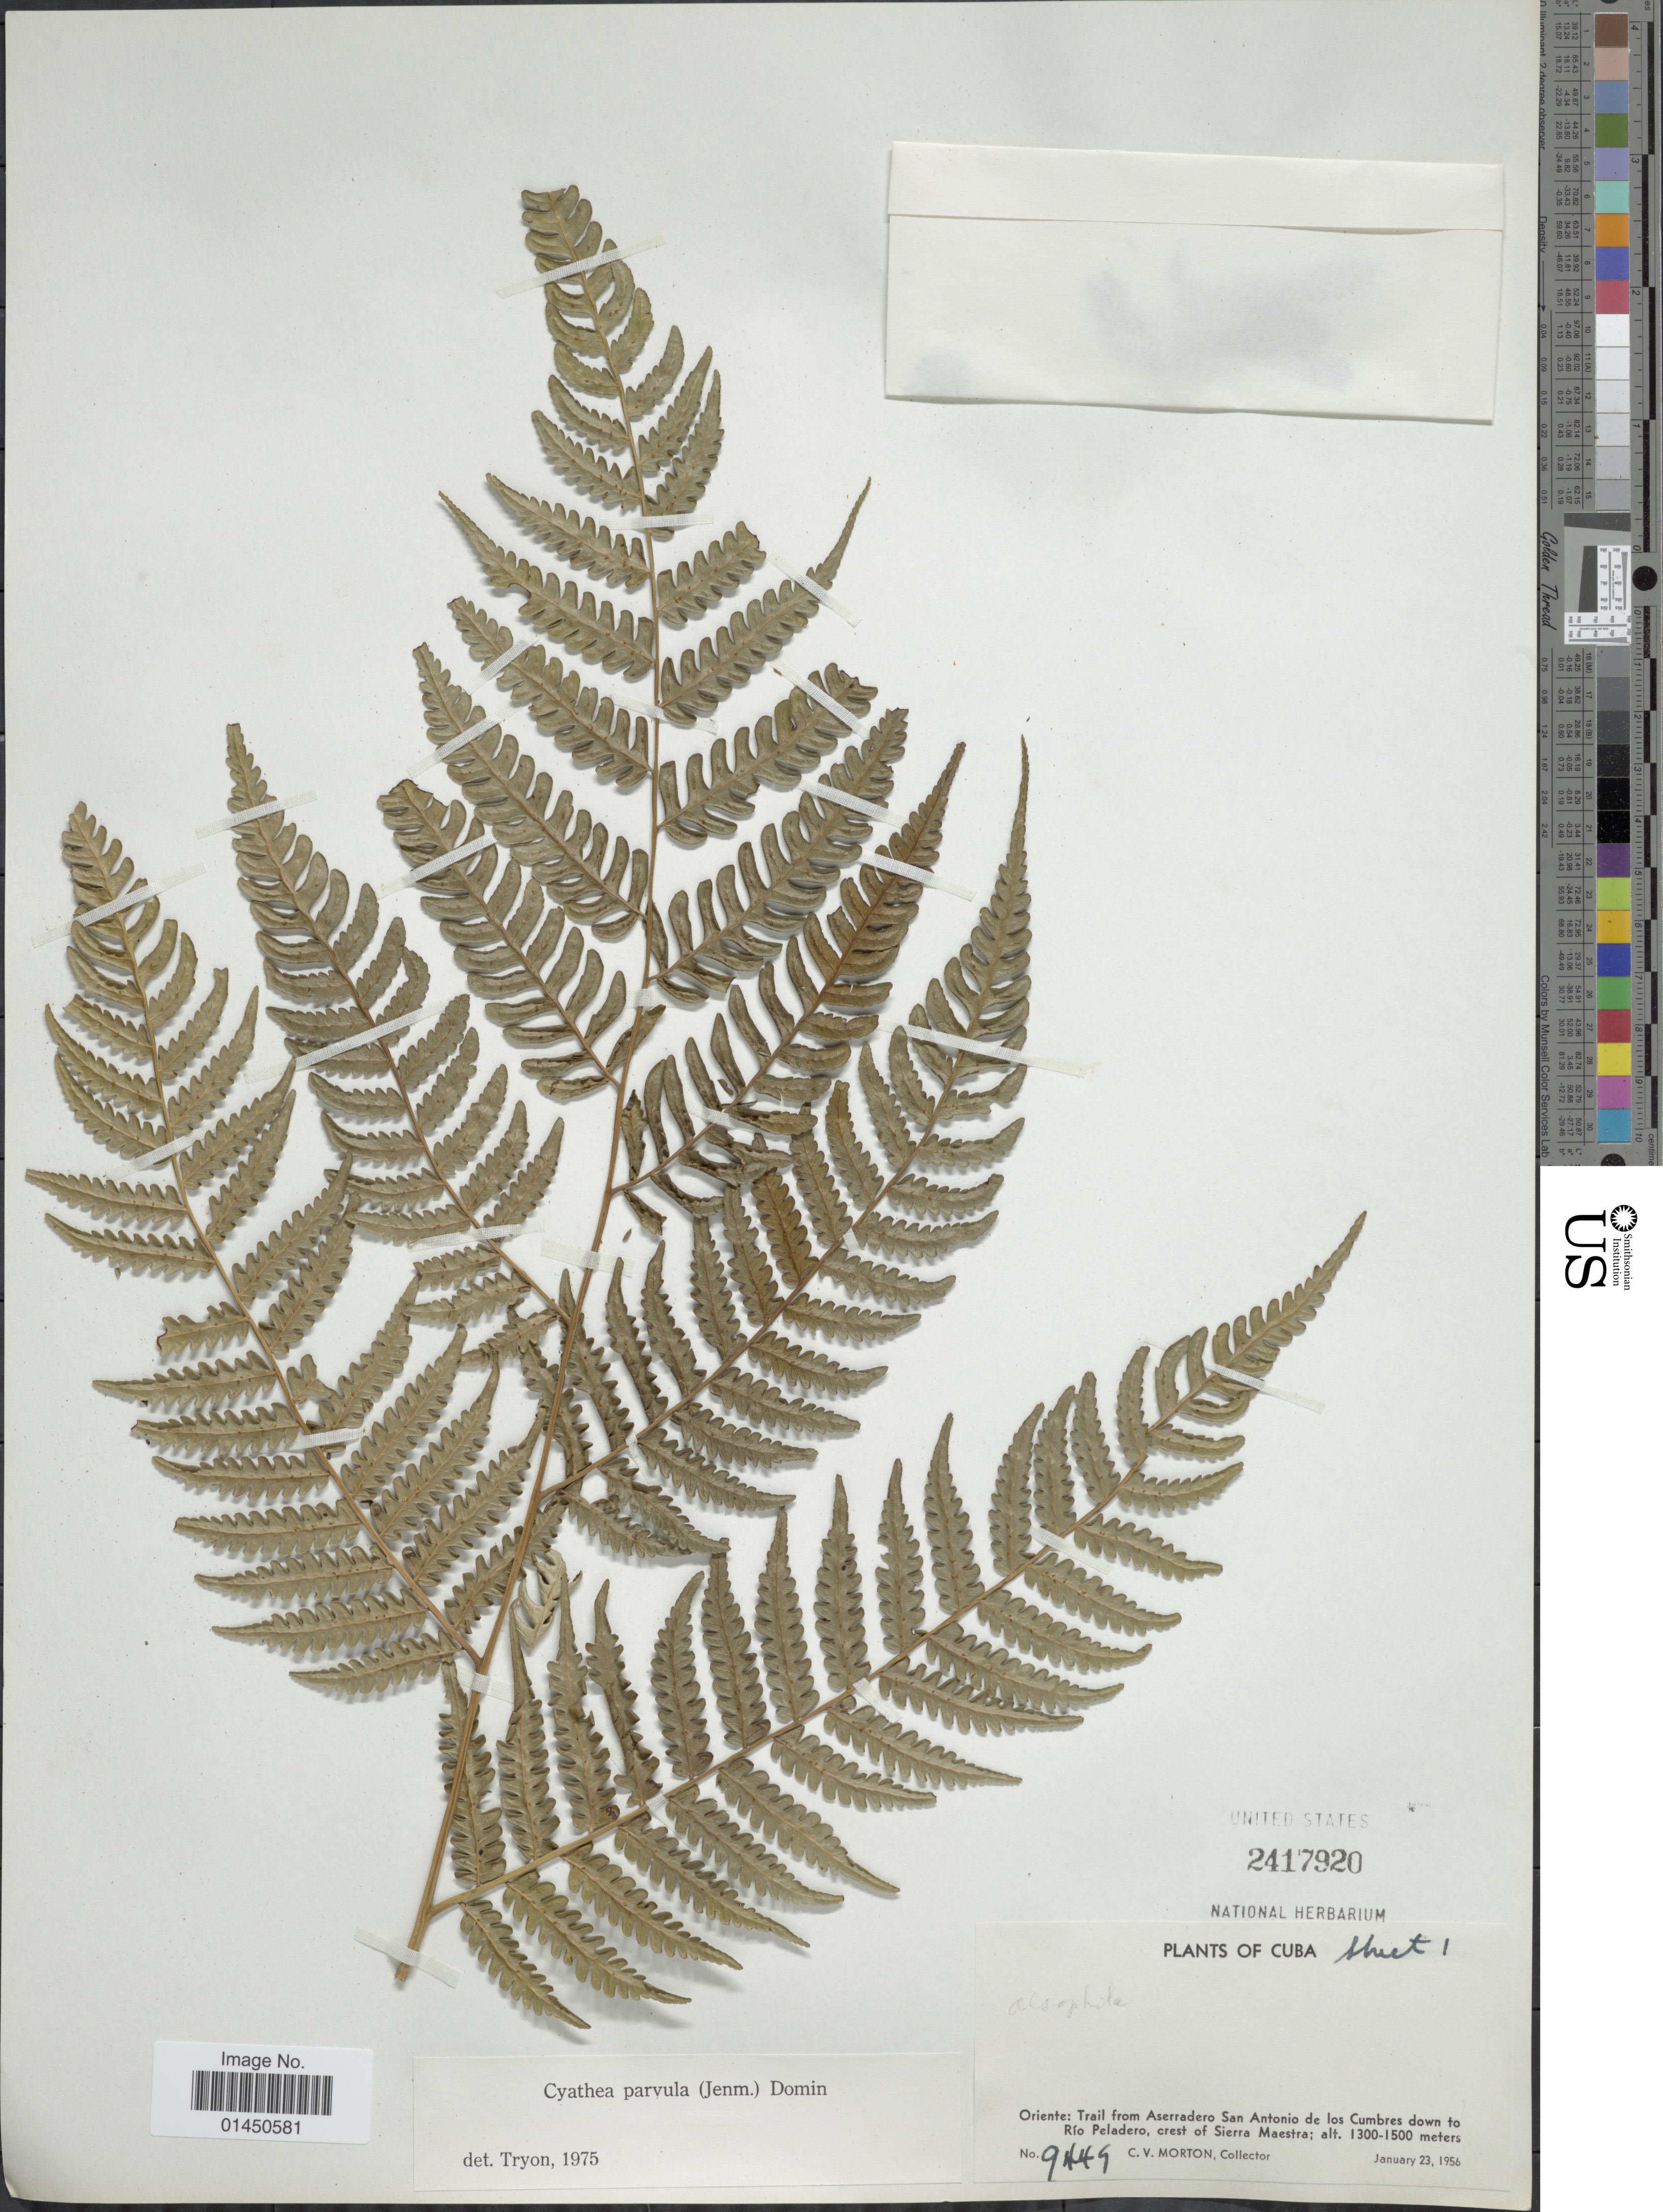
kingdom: Plantae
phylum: Tracheophyta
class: Polypodiopsida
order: Cyatheales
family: Cyatheaceae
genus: Cyathea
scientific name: Cyathea parvula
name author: (Jenman) Domin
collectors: C. V. Morton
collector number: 9449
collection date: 1956-01-23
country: Cuba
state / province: Oriente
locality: Trail from Aserradero San Antonio de los Cumbres down to Rio Peladero, crest of Sierra Maestra.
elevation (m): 1300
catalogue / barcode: US 2417920